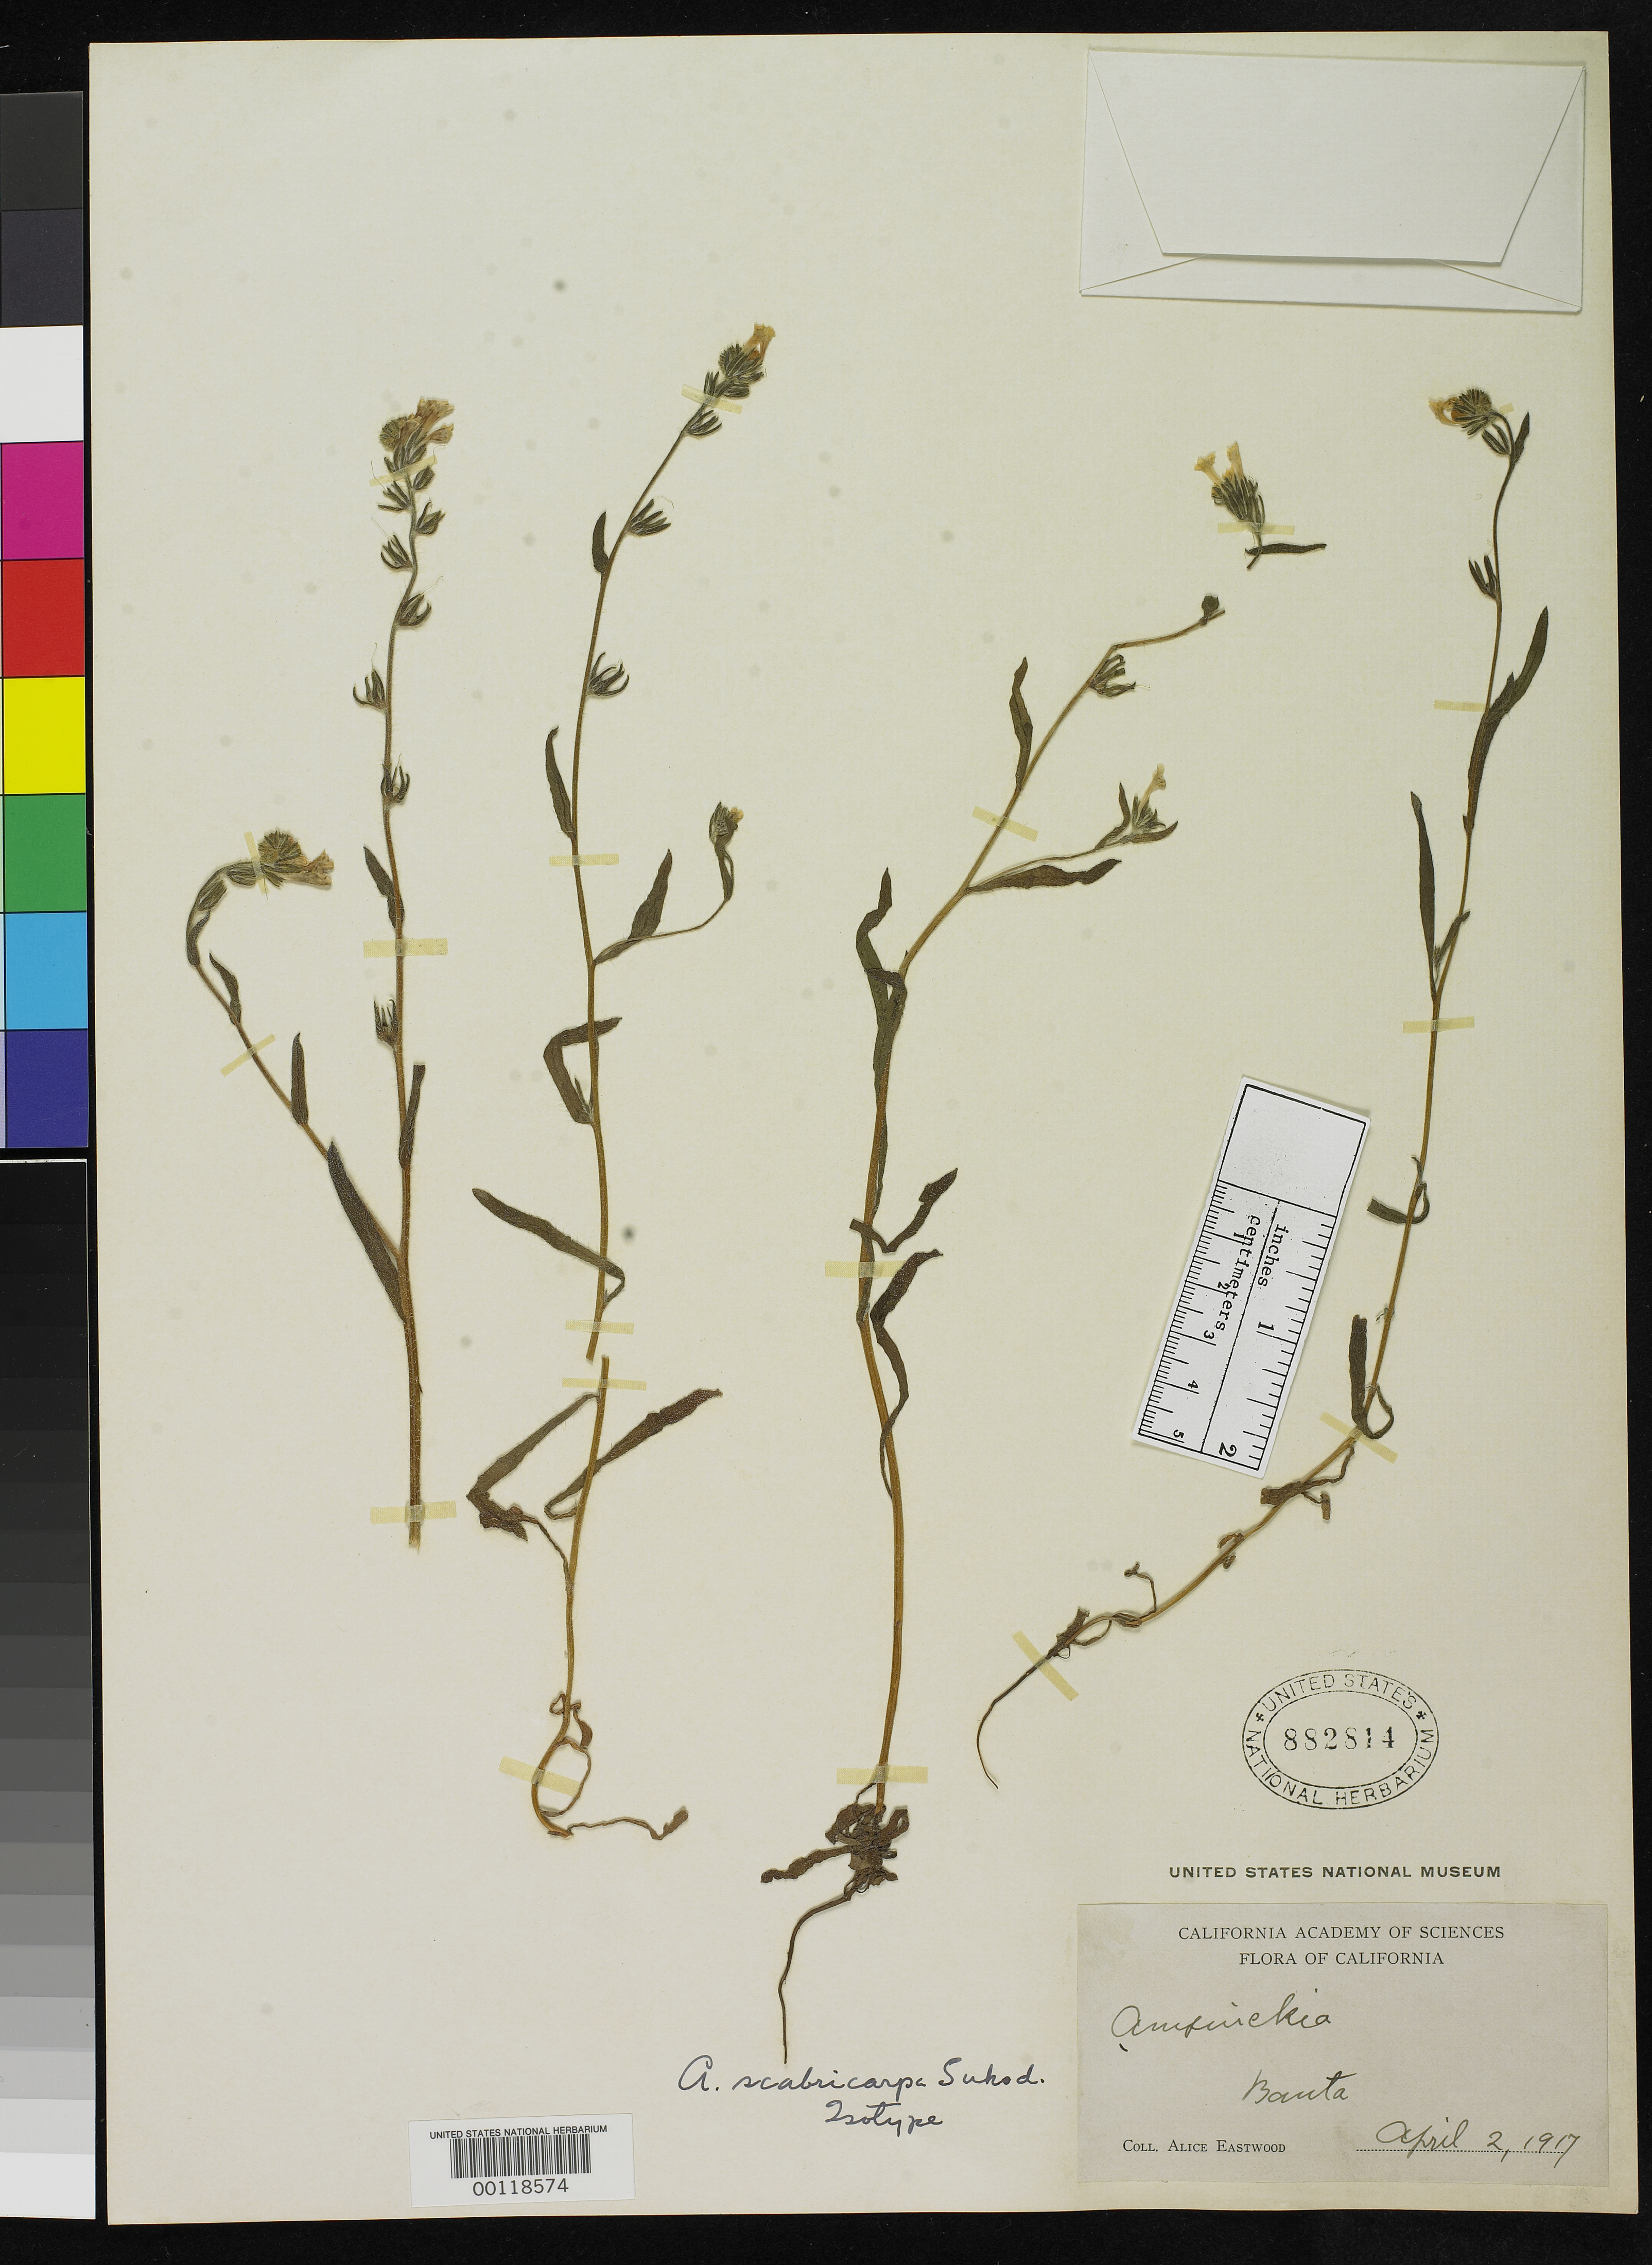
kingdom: Plantae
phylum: Tracheophyta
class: Magnoliopsida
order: Boraginales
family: Boraginaceae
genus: Amsinckia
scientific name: Amsinckia scabricarpa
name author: Suksd.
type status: Syntype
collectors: A. Eastwood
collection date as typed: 02 Apr 1917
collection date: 1917-04-02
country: United States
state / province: California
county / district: San Joaquin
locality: Banta.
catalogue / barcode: US 882814